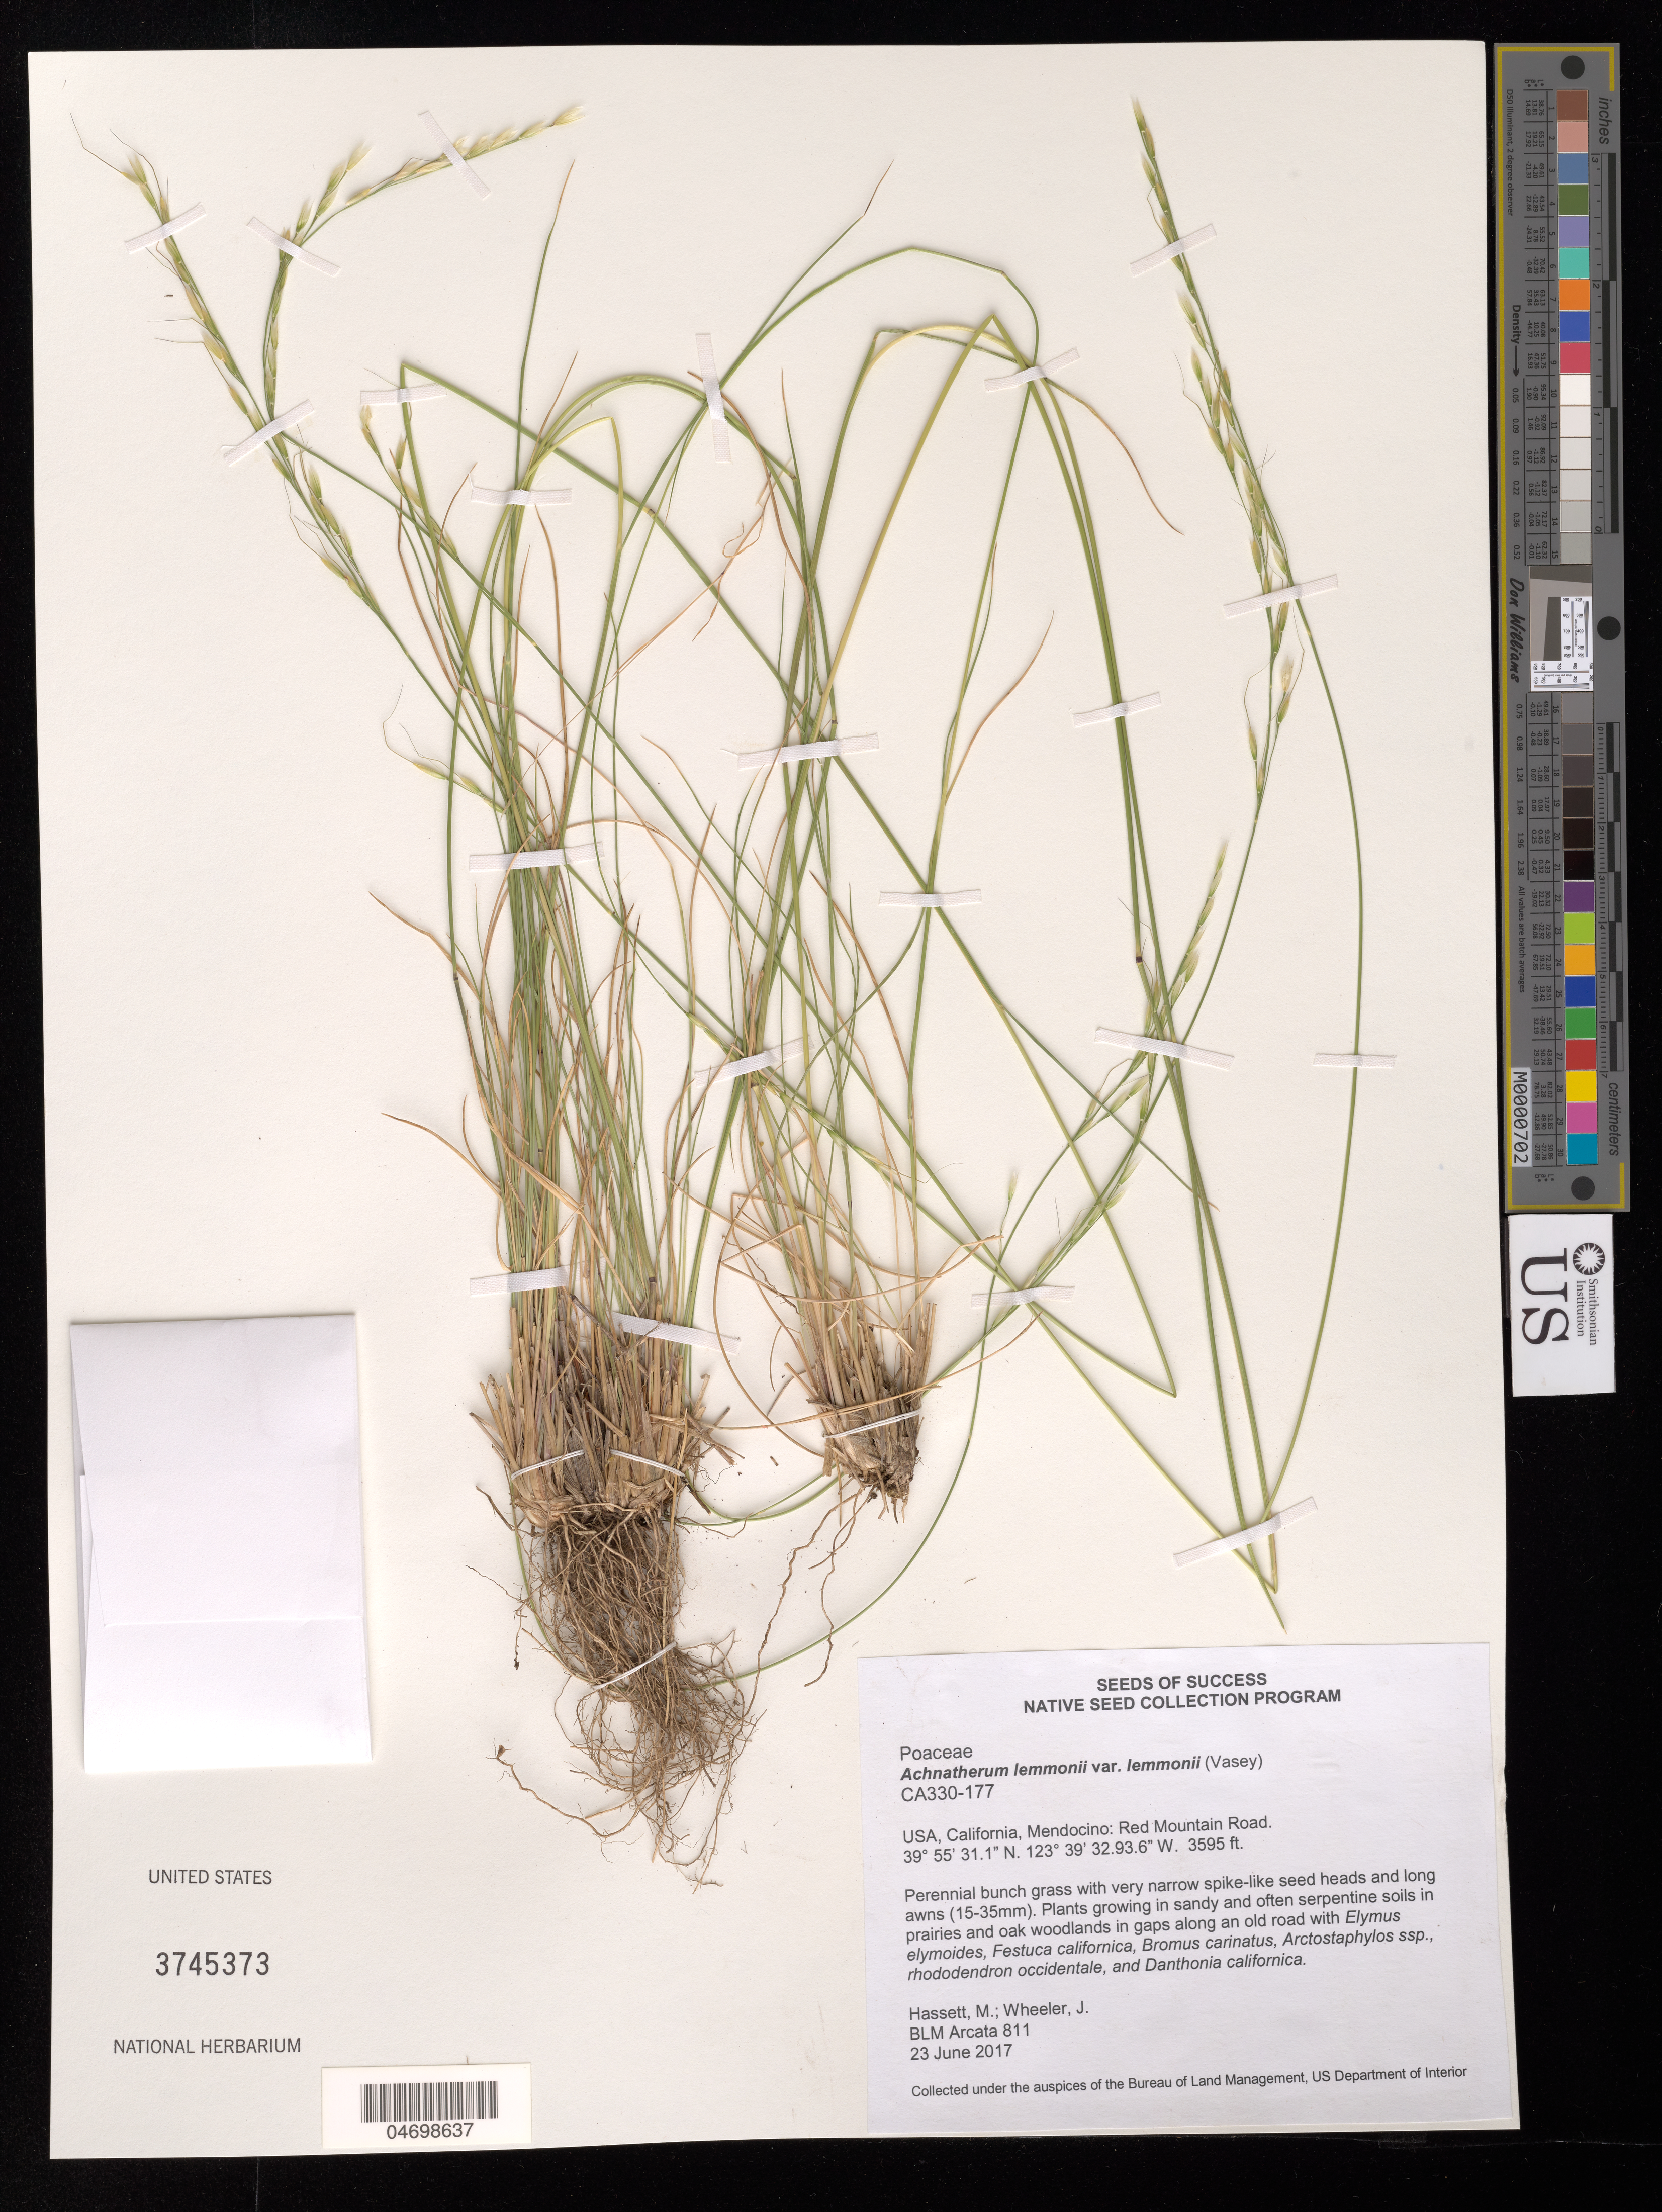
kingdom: Plantae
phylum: Tracheophyta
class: Liliopsida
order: Poales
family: Poaceae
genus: Achnatherum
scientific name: Achnatherum lemmonii var. lemmonii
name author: (Vasey) Barkworth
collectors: M. Hassett & J. Wheeler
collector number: CA330-177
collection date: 2017-06-23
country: United States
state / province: California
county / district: Mendocino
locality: Red Mountain, Red Mtn Road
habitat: Sandy, often serpentine soils in prairies and oak woodlands. With Elymus elymoides, Festuca californica, Bromus carinatus, etc.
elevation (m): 1096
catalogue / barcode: US 3745373